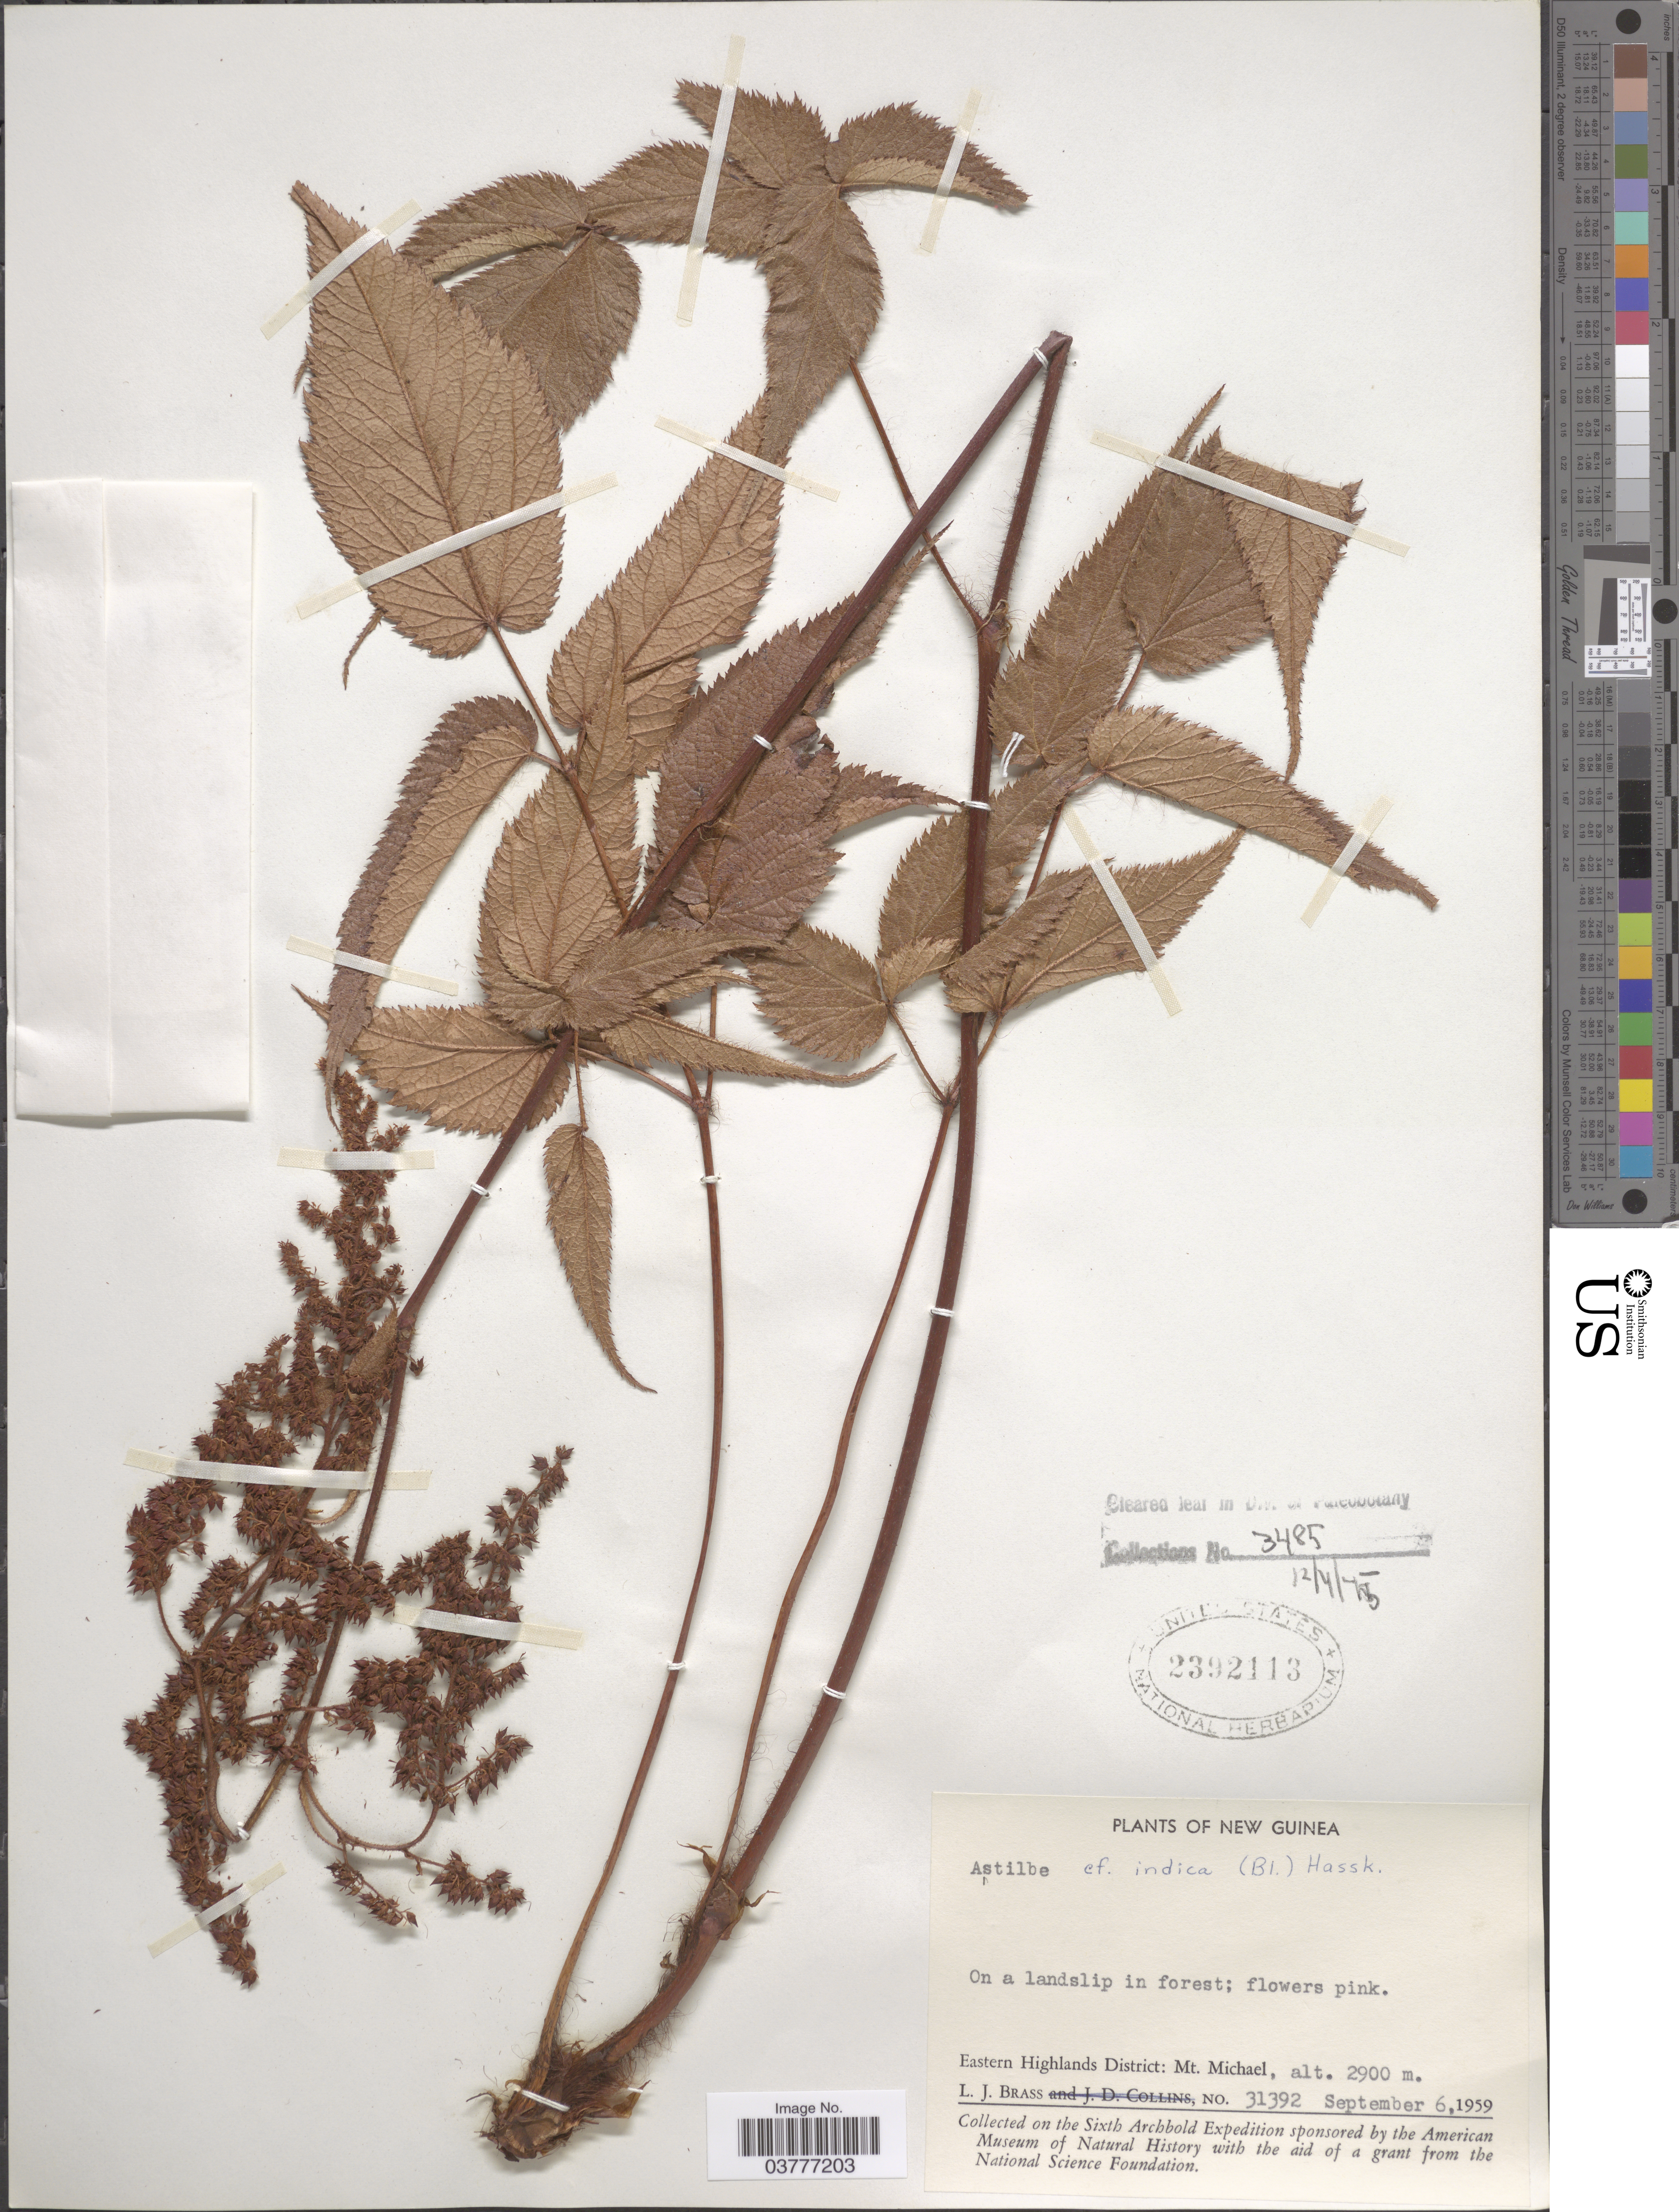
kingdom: Plantae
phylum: Tracheophyta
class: Magnoliopsida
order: Saxifragales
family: Saxifragaceae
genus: Astilbe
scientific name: Astilbe indica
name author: (Blume) Backer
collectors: L. J. Brass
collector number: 31392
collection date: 1959-09-06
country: Papua New Guinea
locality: New Guinea. Eastern Highlands District: Mt. Michael.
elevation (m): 2900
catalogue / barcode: US 2392113